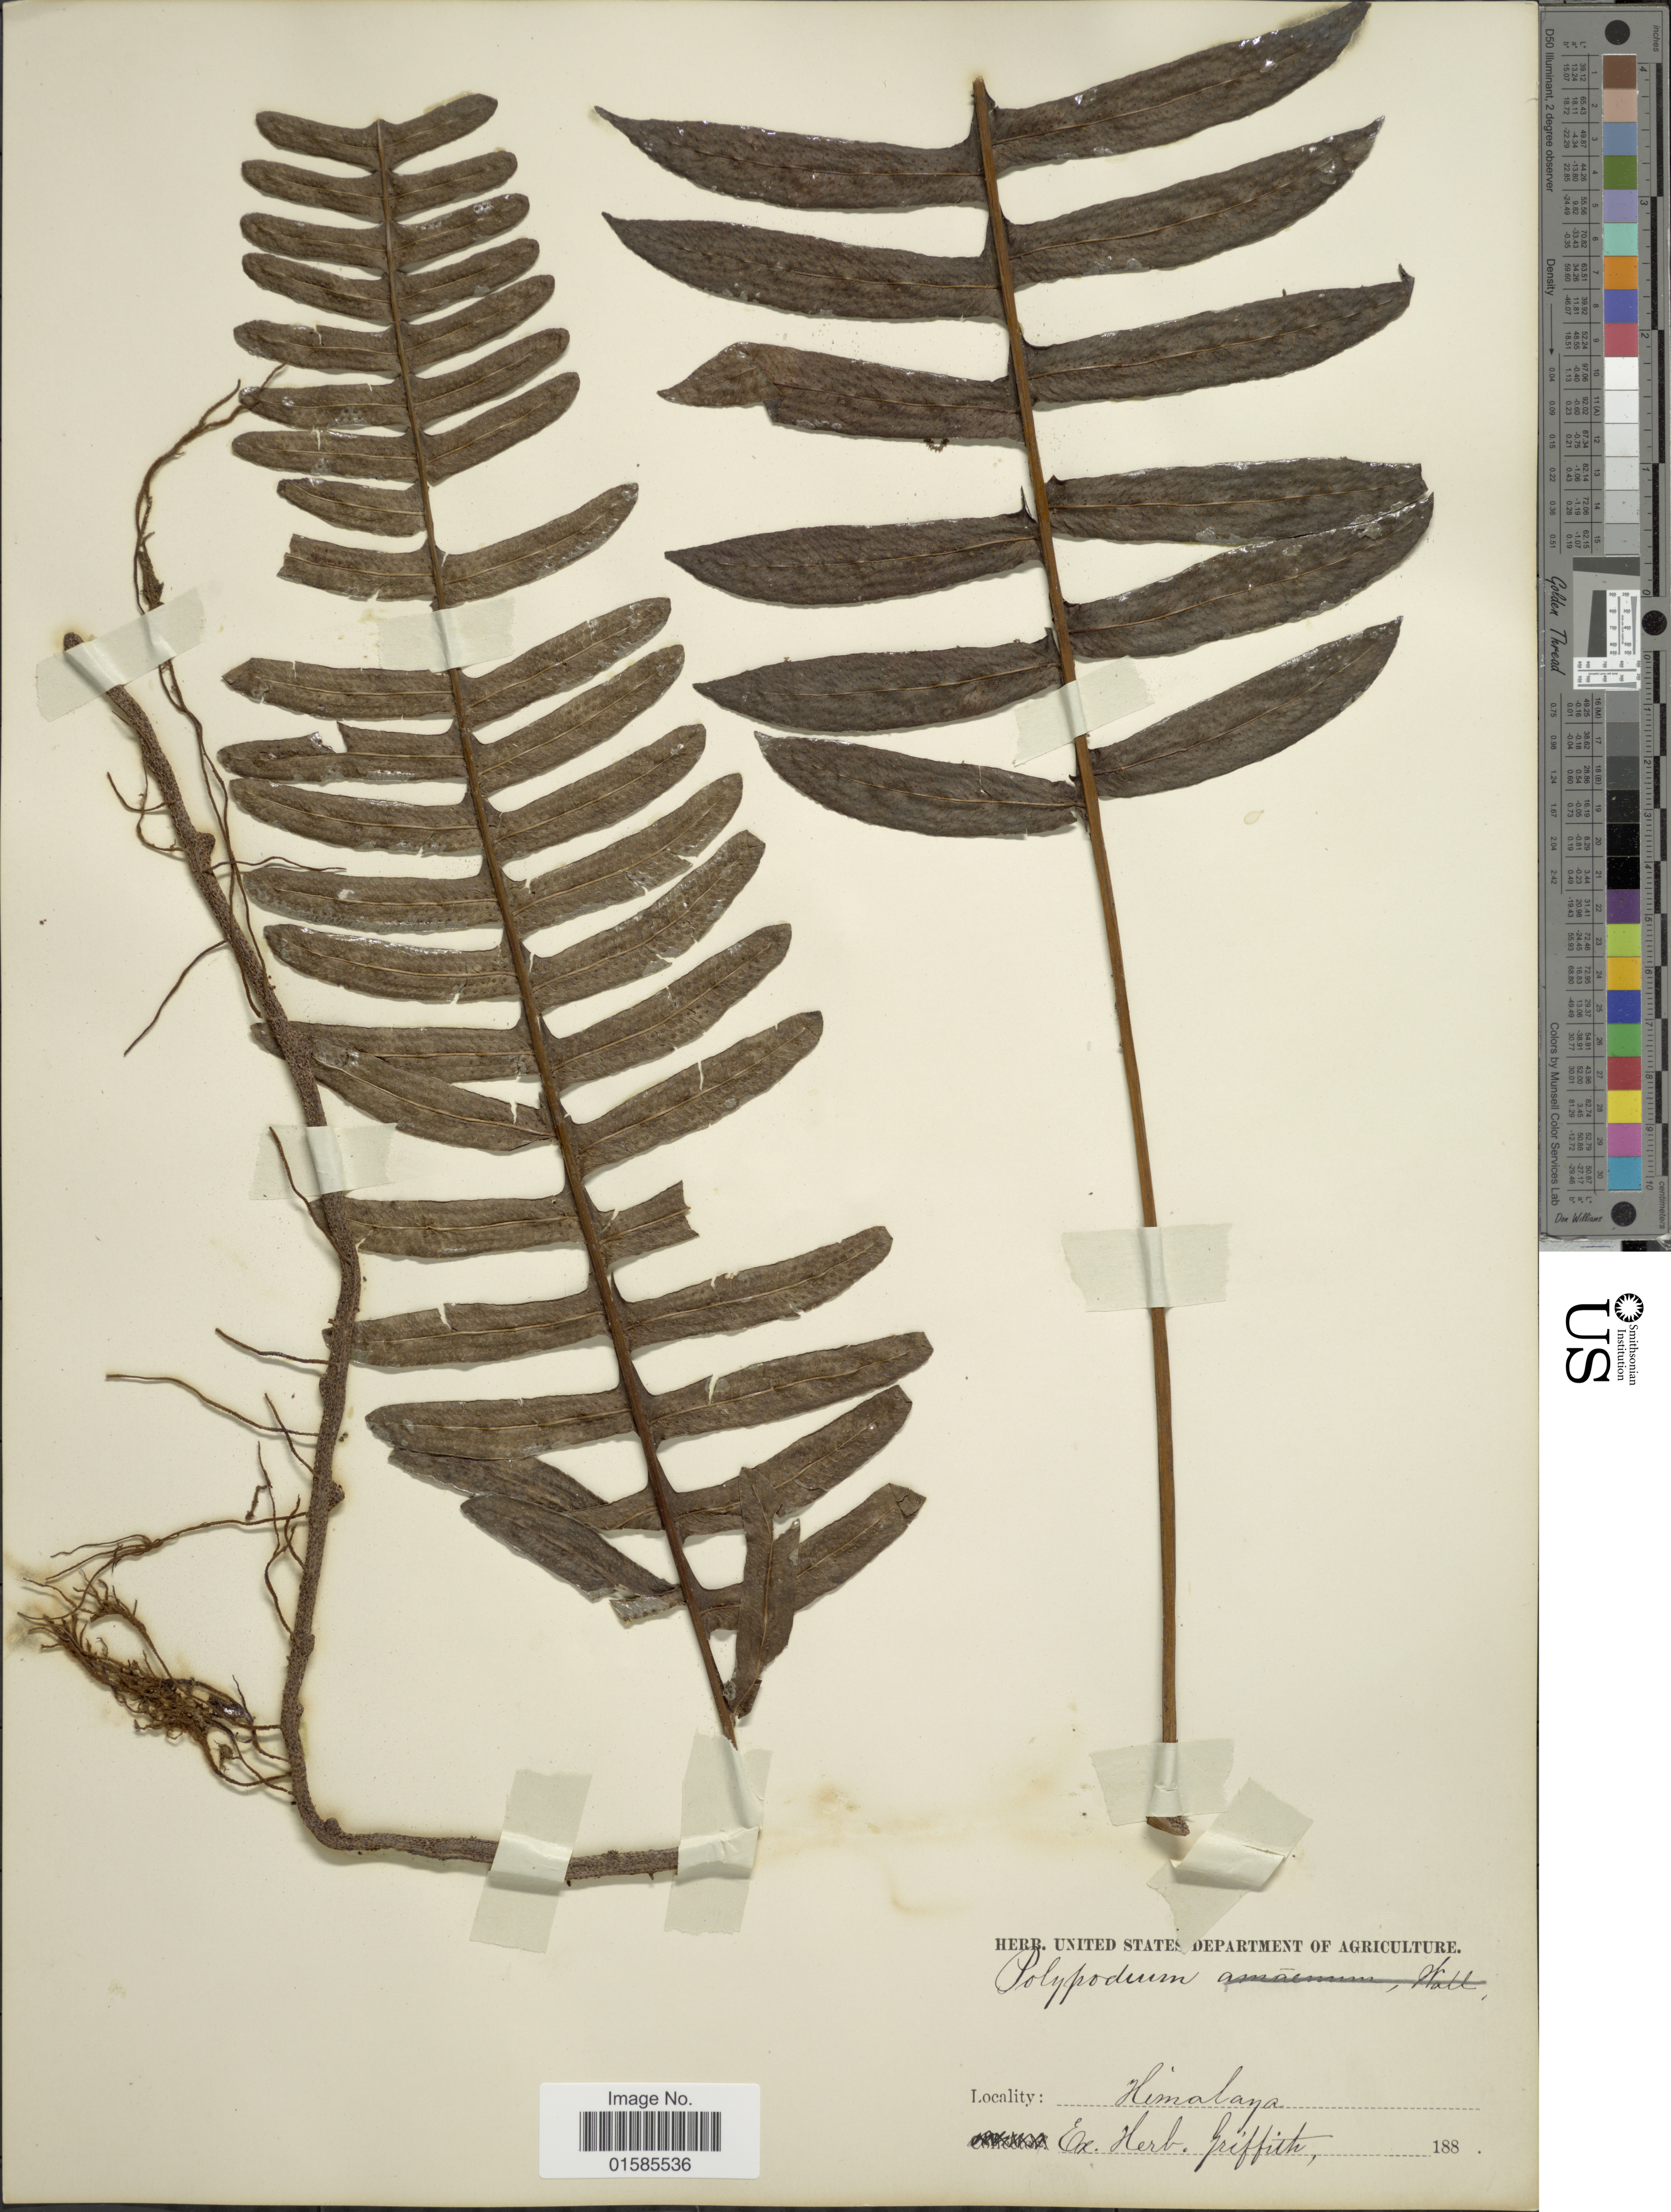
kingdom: Plantae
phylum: Tracheophyta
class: Polypodiopsida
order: Polypodiales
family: Polypodiaceae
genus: Leptochilus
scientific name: Leptochilus sp.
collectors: ex herb. Griffith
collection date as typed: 188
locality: Himalaya